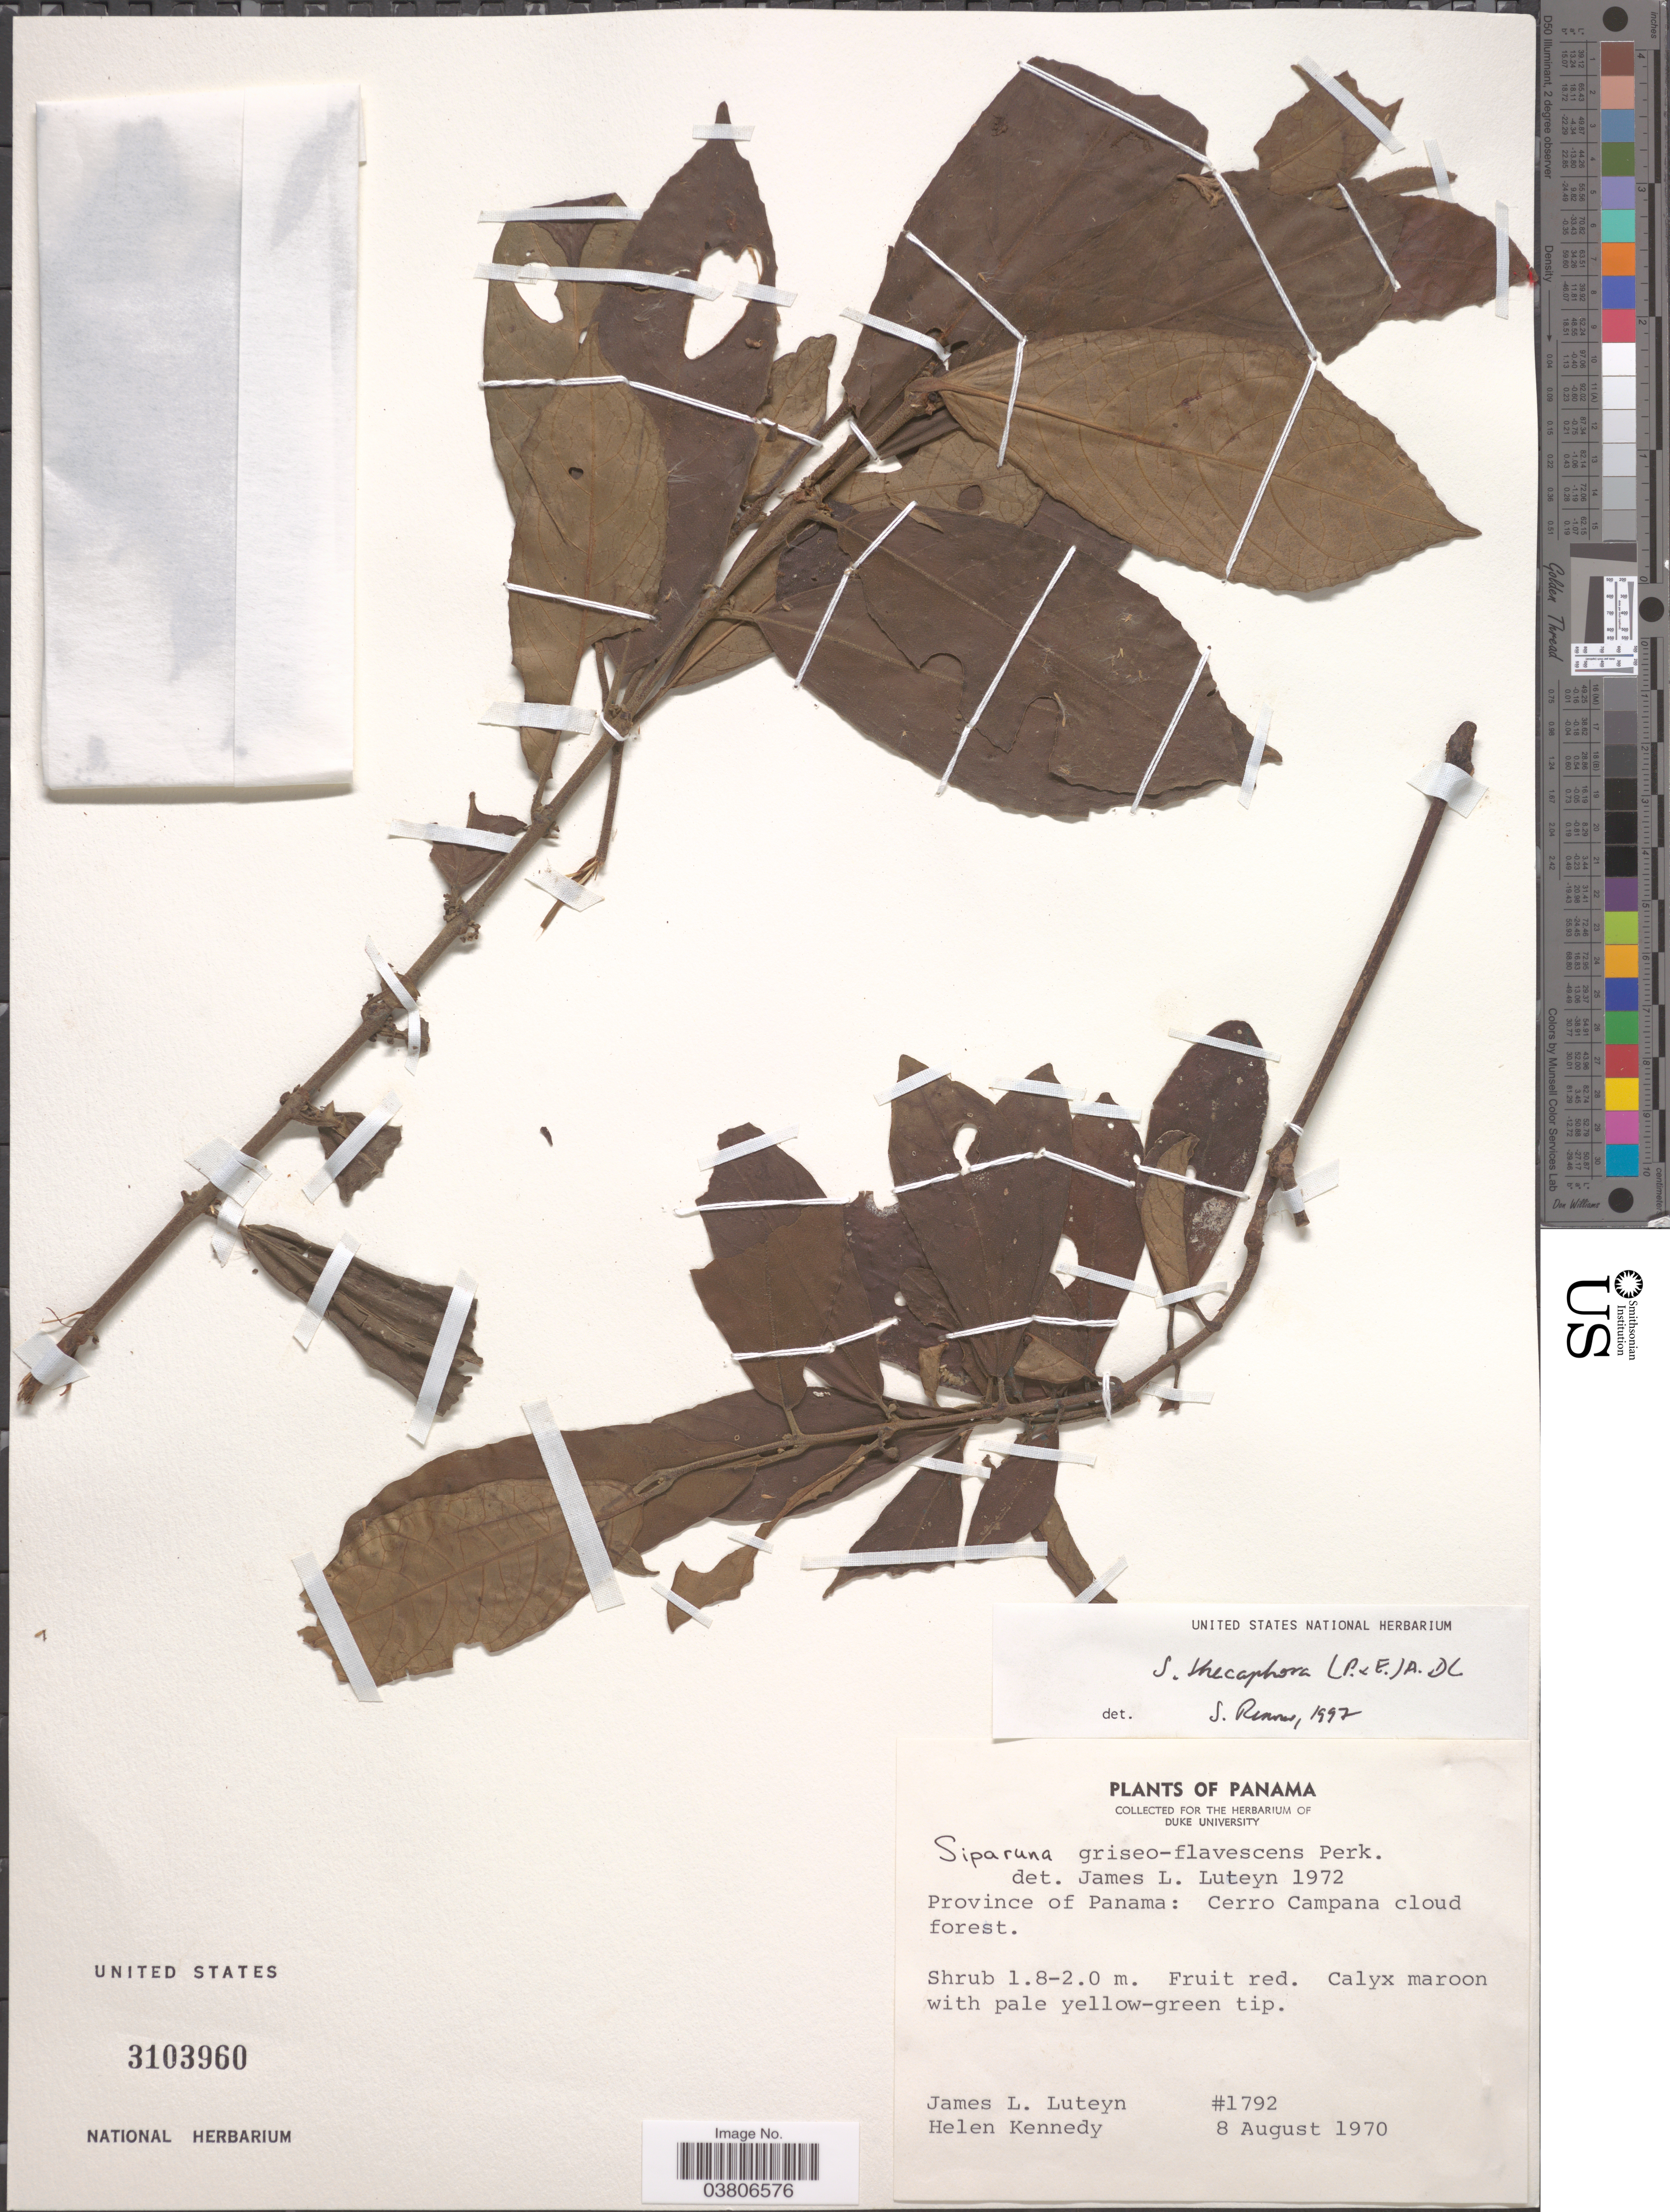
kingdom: Plantae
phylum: Tracheophyta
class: Magnoliopsida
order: Laurales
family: Siparunaceae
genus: Siparuna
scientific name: Siparuna thecaphora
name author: (Poepp. & Endl.) A. DC.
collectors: J. L. Luteyn & H. Kennedy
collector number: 1792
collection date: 1970-08-08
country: Panama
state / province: Panamá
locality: Cerro Campana cloud forest.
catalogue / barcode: US 3103960